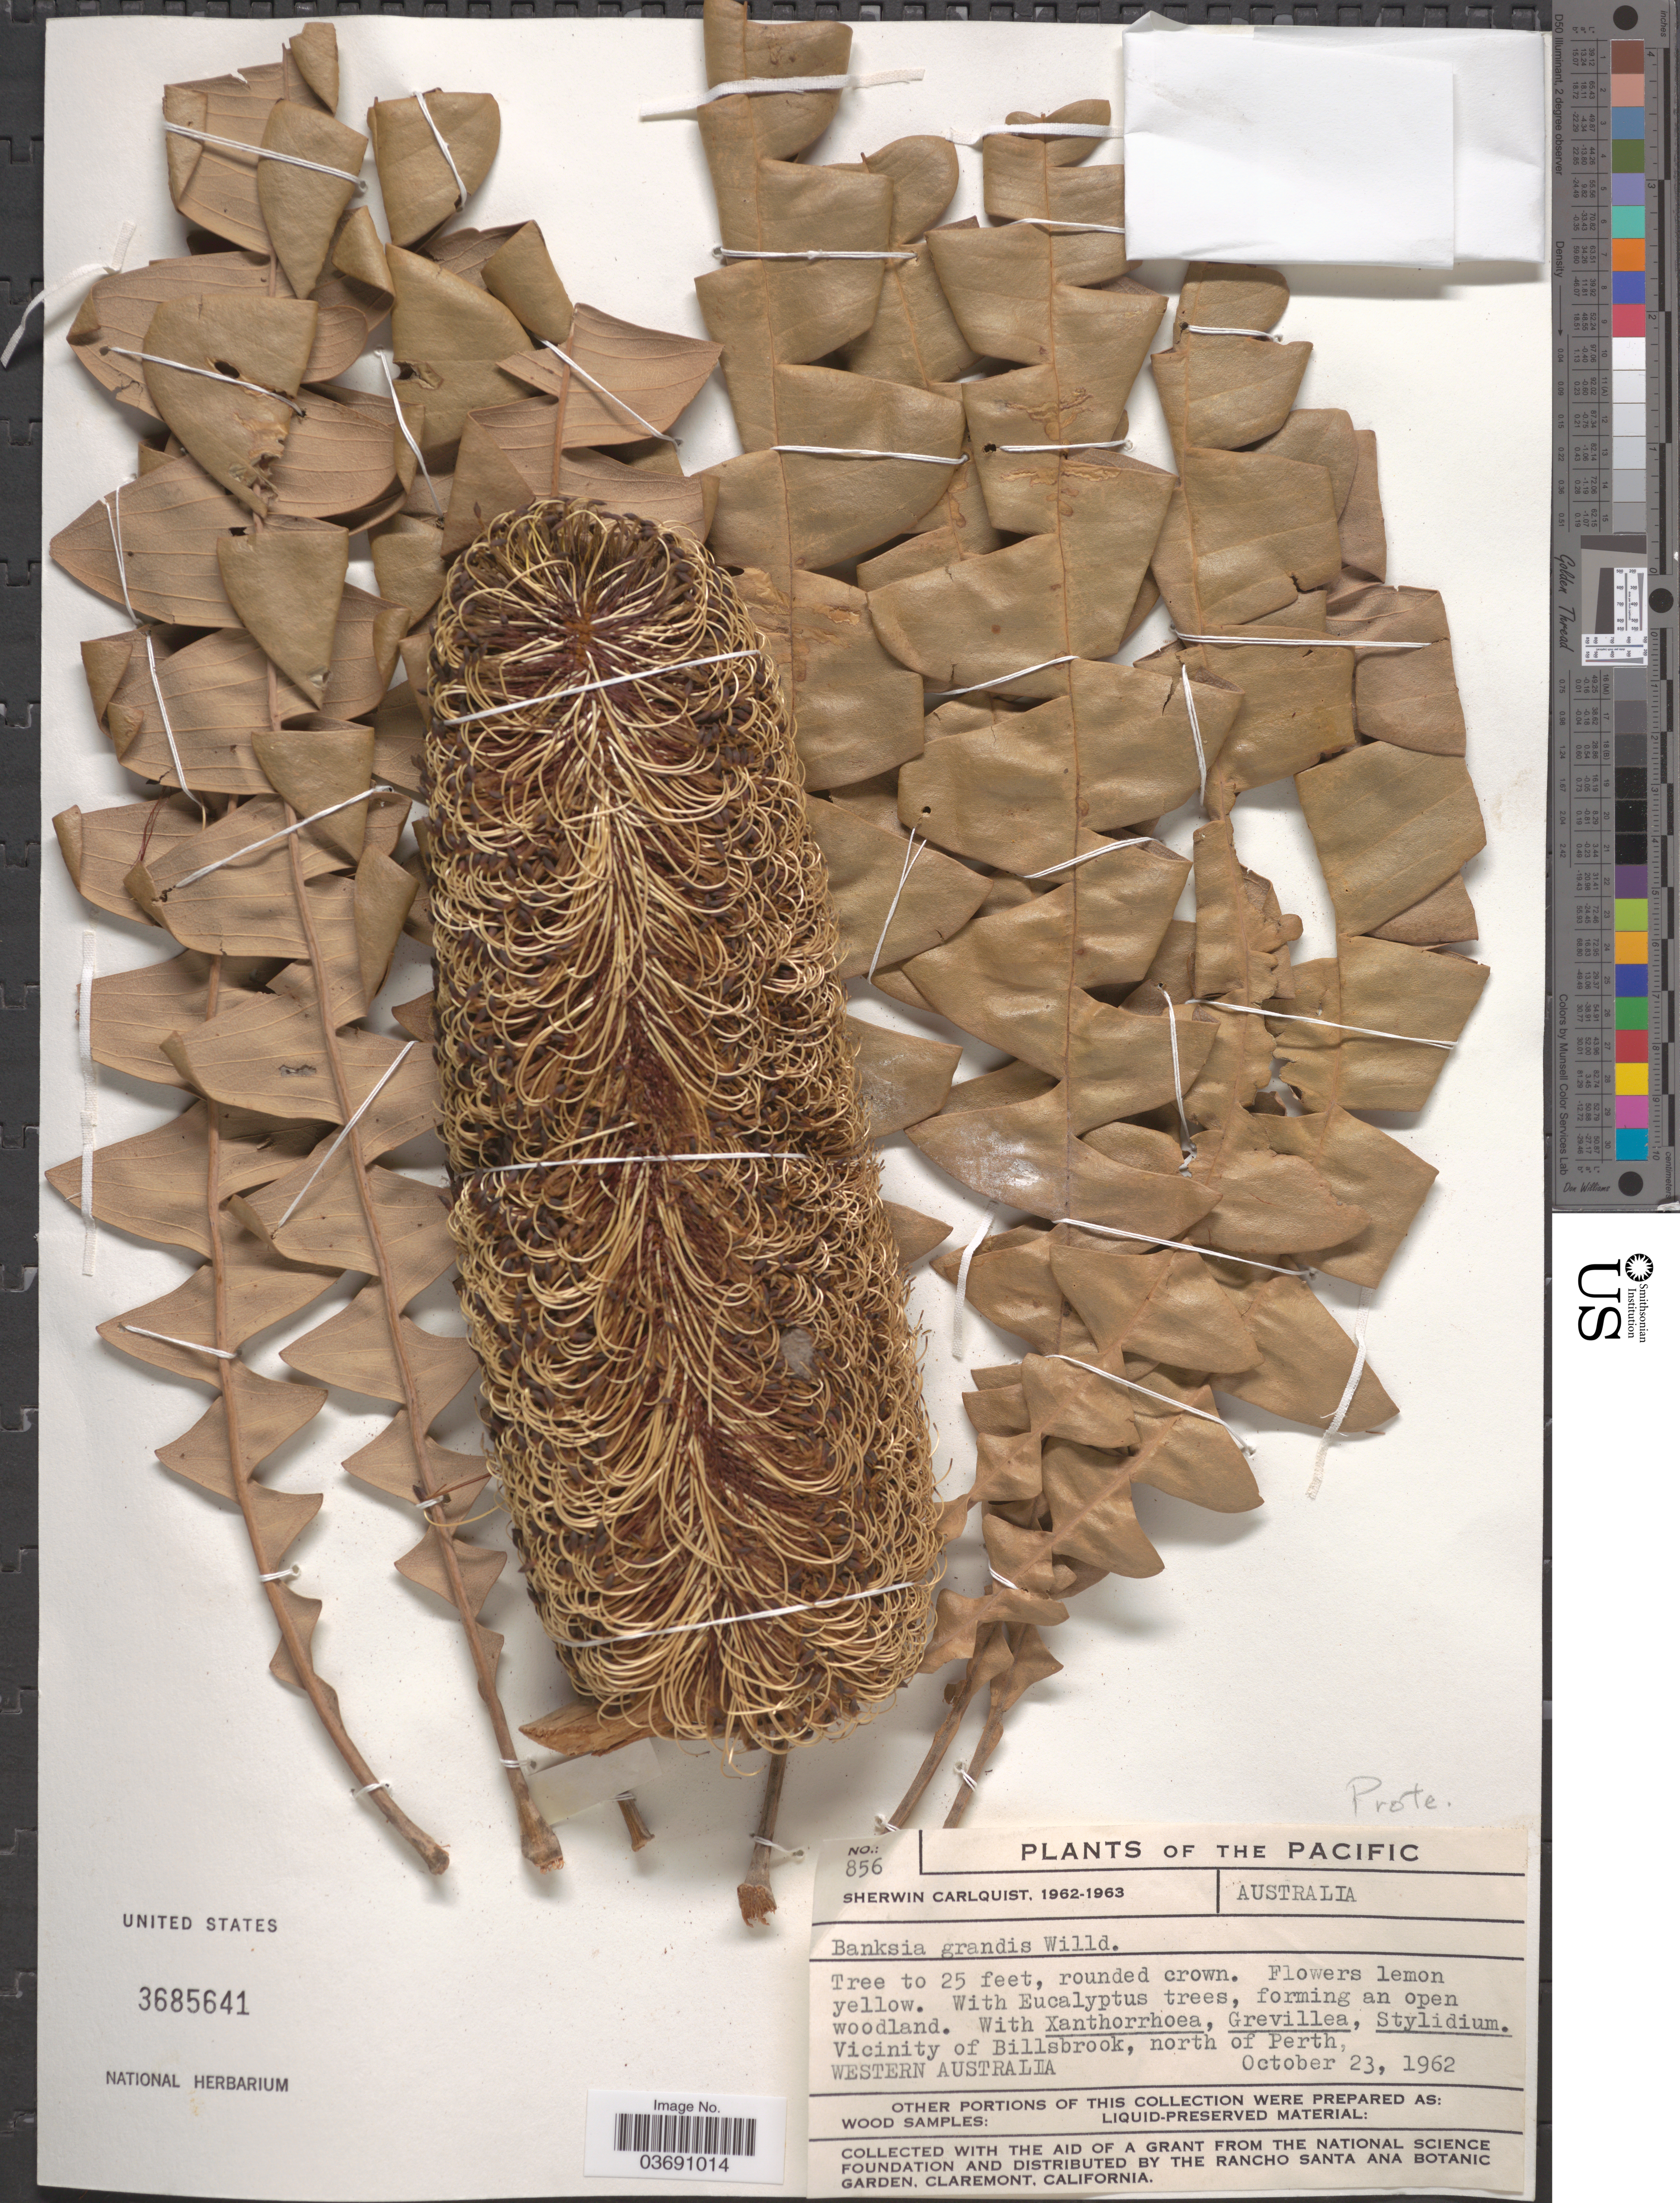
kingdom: Plantae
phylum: Tracheophyta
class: Magnoliopsida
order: Proteales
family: Proteaceae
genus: Banksia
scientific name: Banksia grandis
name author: Willd.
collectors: S. Carlquist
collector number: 856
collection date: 1962-10-23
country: Australia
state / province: Western Australia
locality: The Pacific. Vicinity of Billsbrook, north of Perth.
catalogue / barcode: US 3685641